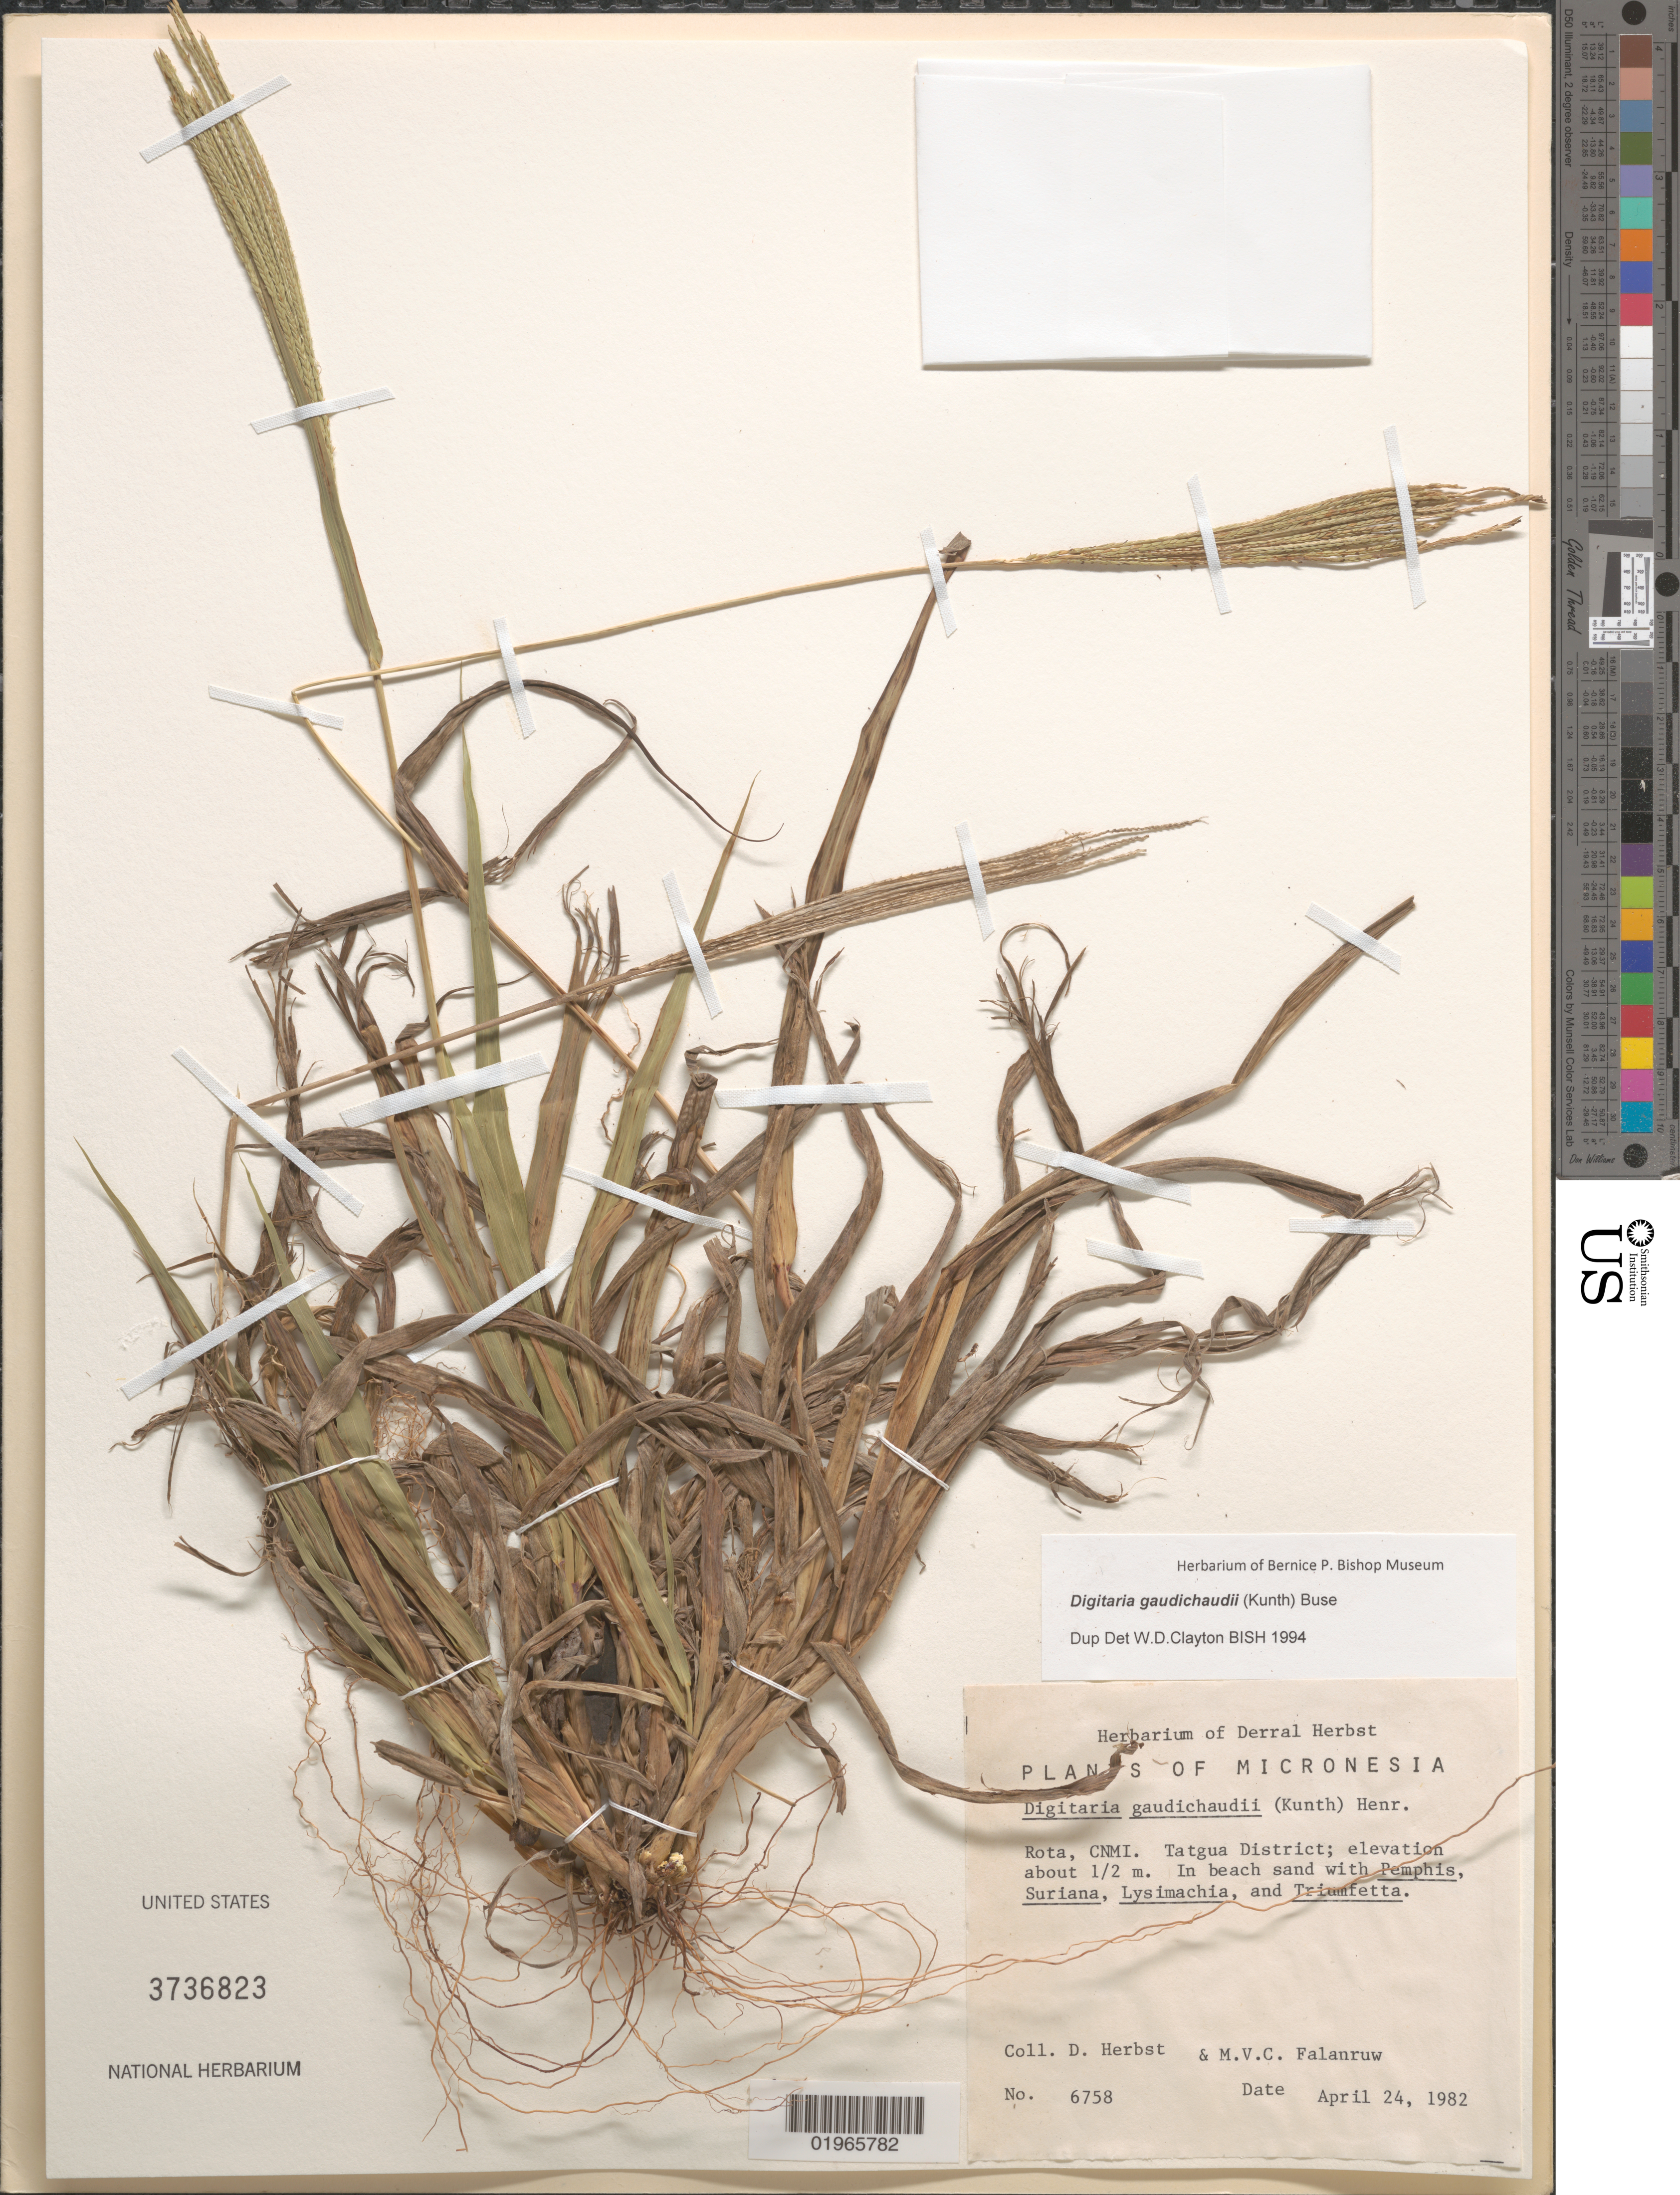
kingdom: Plantae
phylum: Tracheophyta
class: Liliopsida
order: Poales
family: Poaceae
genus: Digitaria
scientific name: Digitaria gaudichaudii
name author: (Kunth) Ham.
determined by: Clayton, W. D.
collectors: D. Herbst & M. V. Falanruw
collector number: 6758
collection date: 1982-04-24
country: Northern Mariana Islands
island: Rota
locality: Micronesia. Rota, CNMI. Tatgua District.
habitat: Beach sand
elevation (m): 0.5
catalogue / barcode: US 3736823